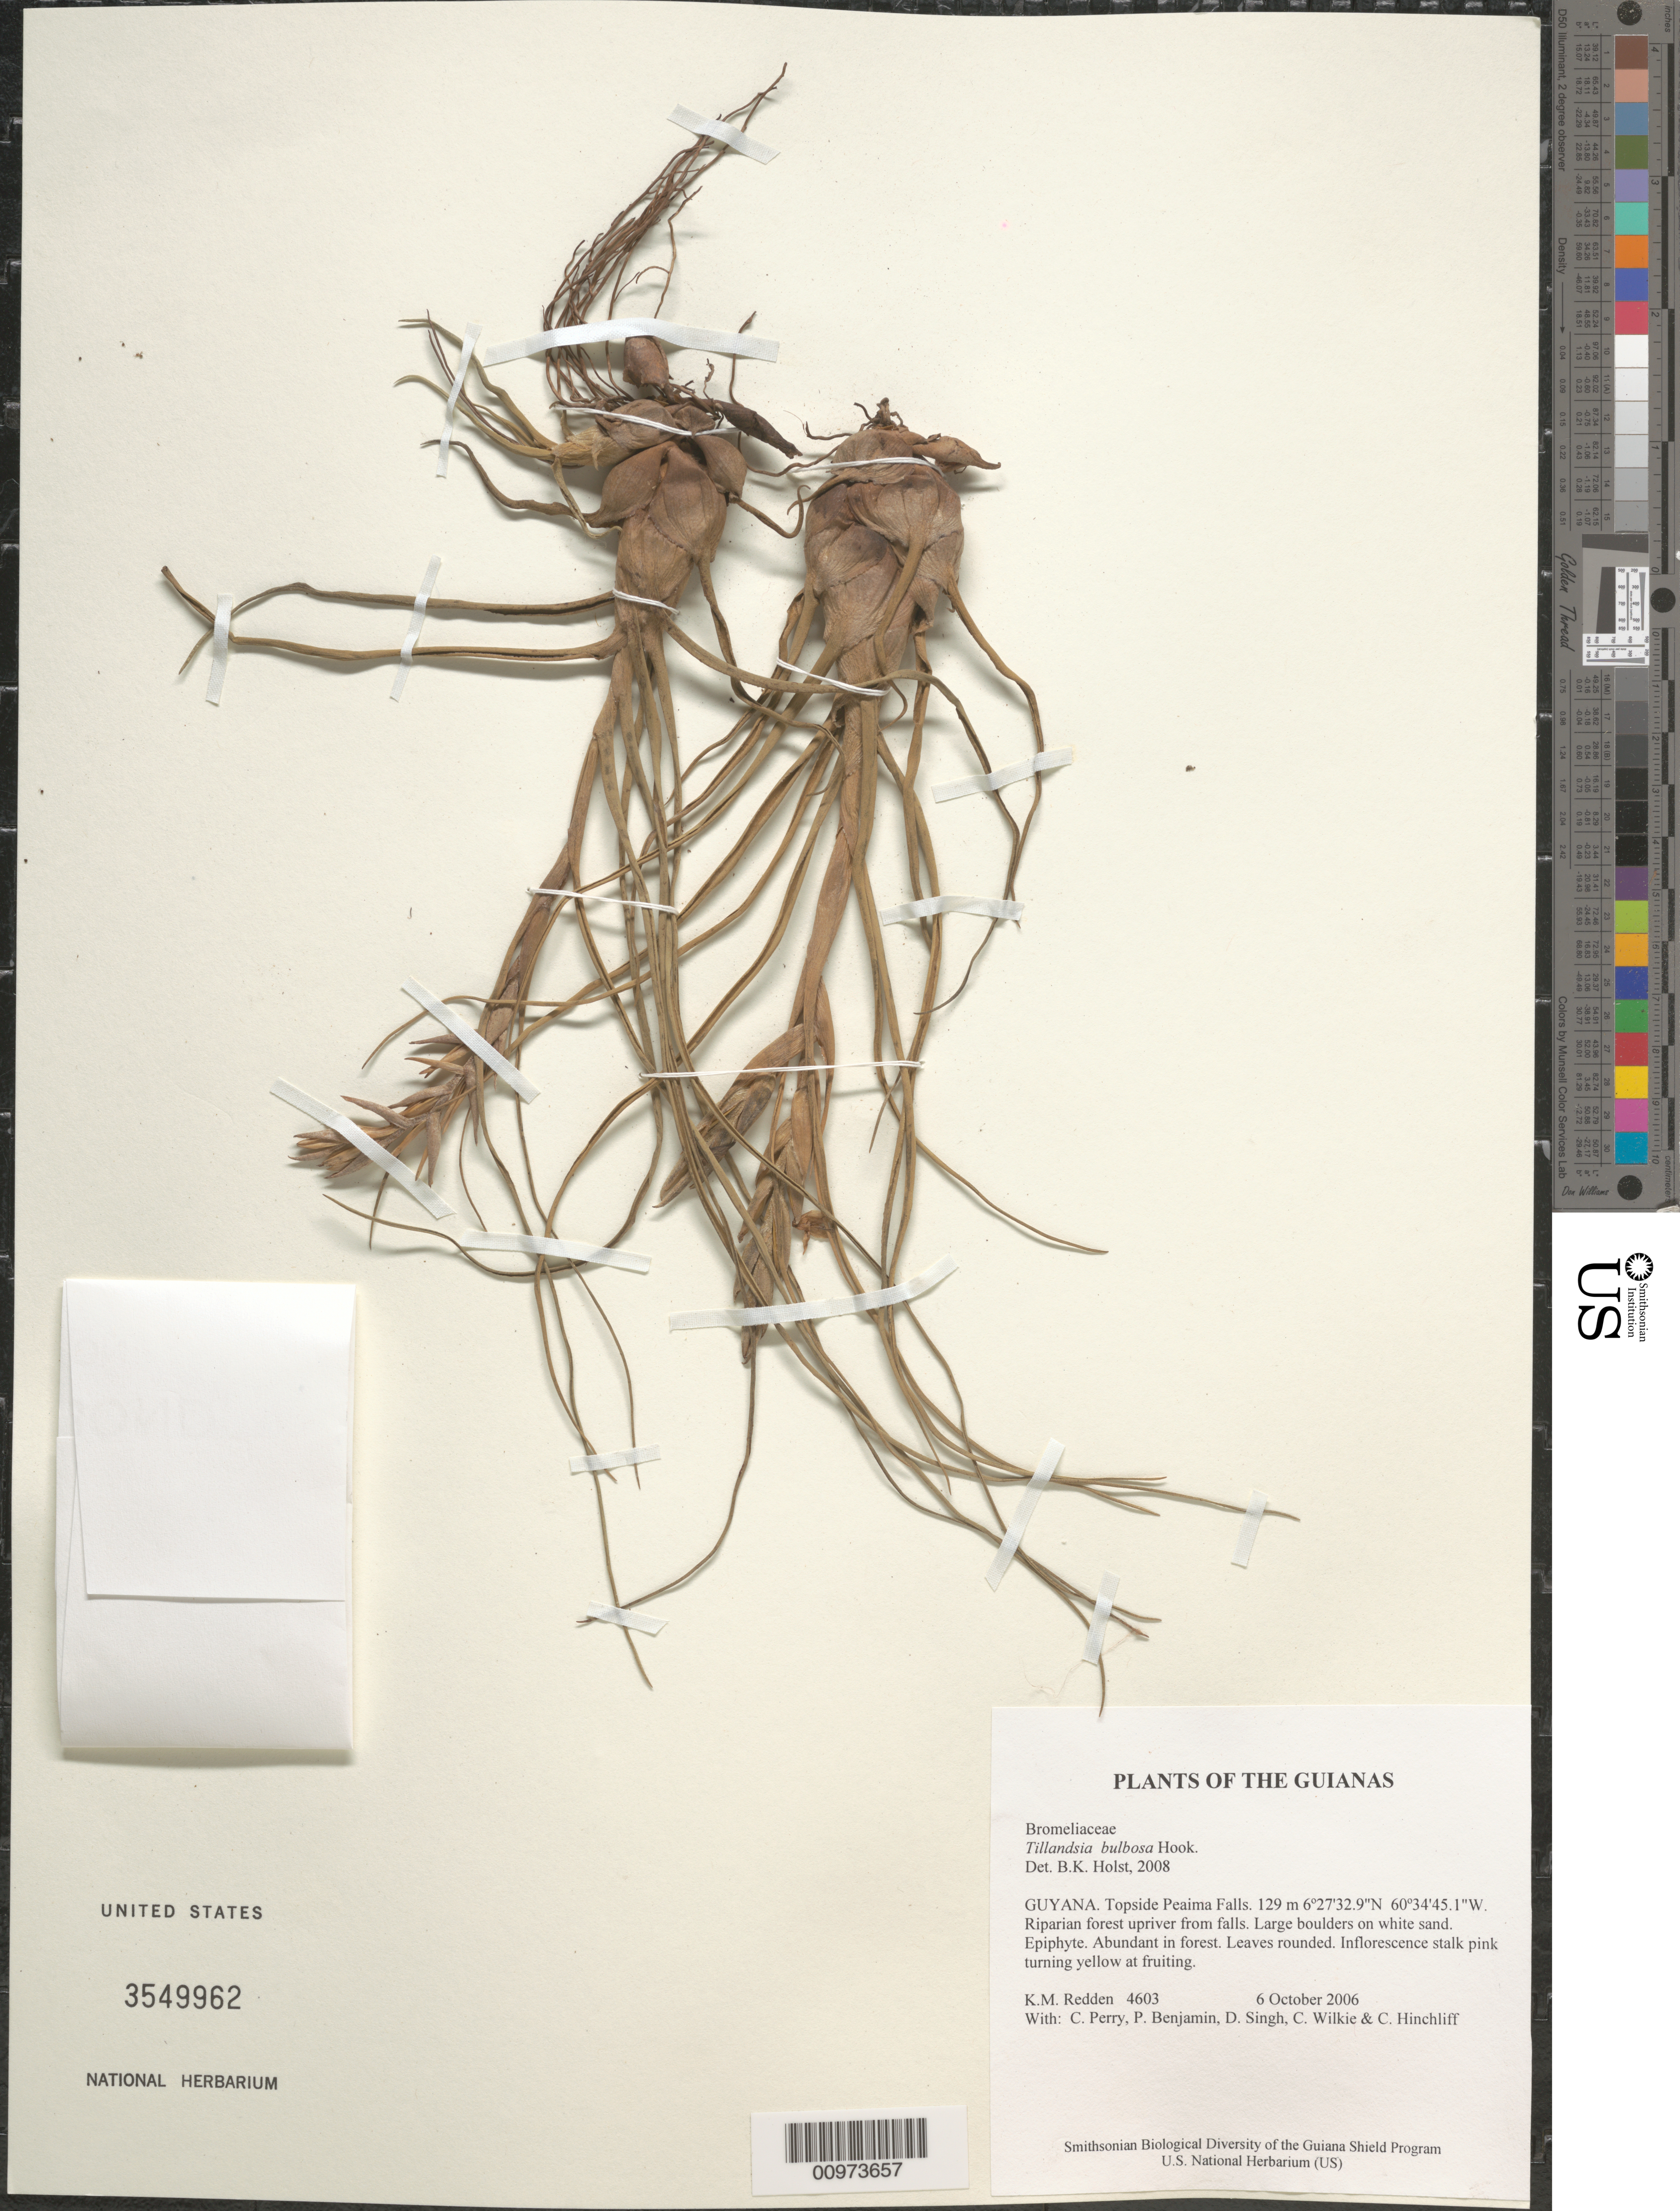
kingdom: Plantae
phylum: Tracheophyta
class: Liliopsida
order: Poales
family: Bromeliaceae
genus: Tillandsia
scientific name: Tillandsia bulbosa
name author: Hook.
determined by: Holst, Bruce K.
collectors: K. M. Redden, C. Perry, P. Benjamin, D. Singh, C. Wilkie & C. E. Hinchliff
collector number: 4603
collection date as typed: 6 October 2006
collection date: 2006-10-06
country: Guyana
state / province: Cuyuni-Mazaruni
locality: Topside Peaima Falls.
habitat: Riparian forest upriver from falls. Large boulders on white sand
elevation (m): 129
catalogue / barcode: US 3549962